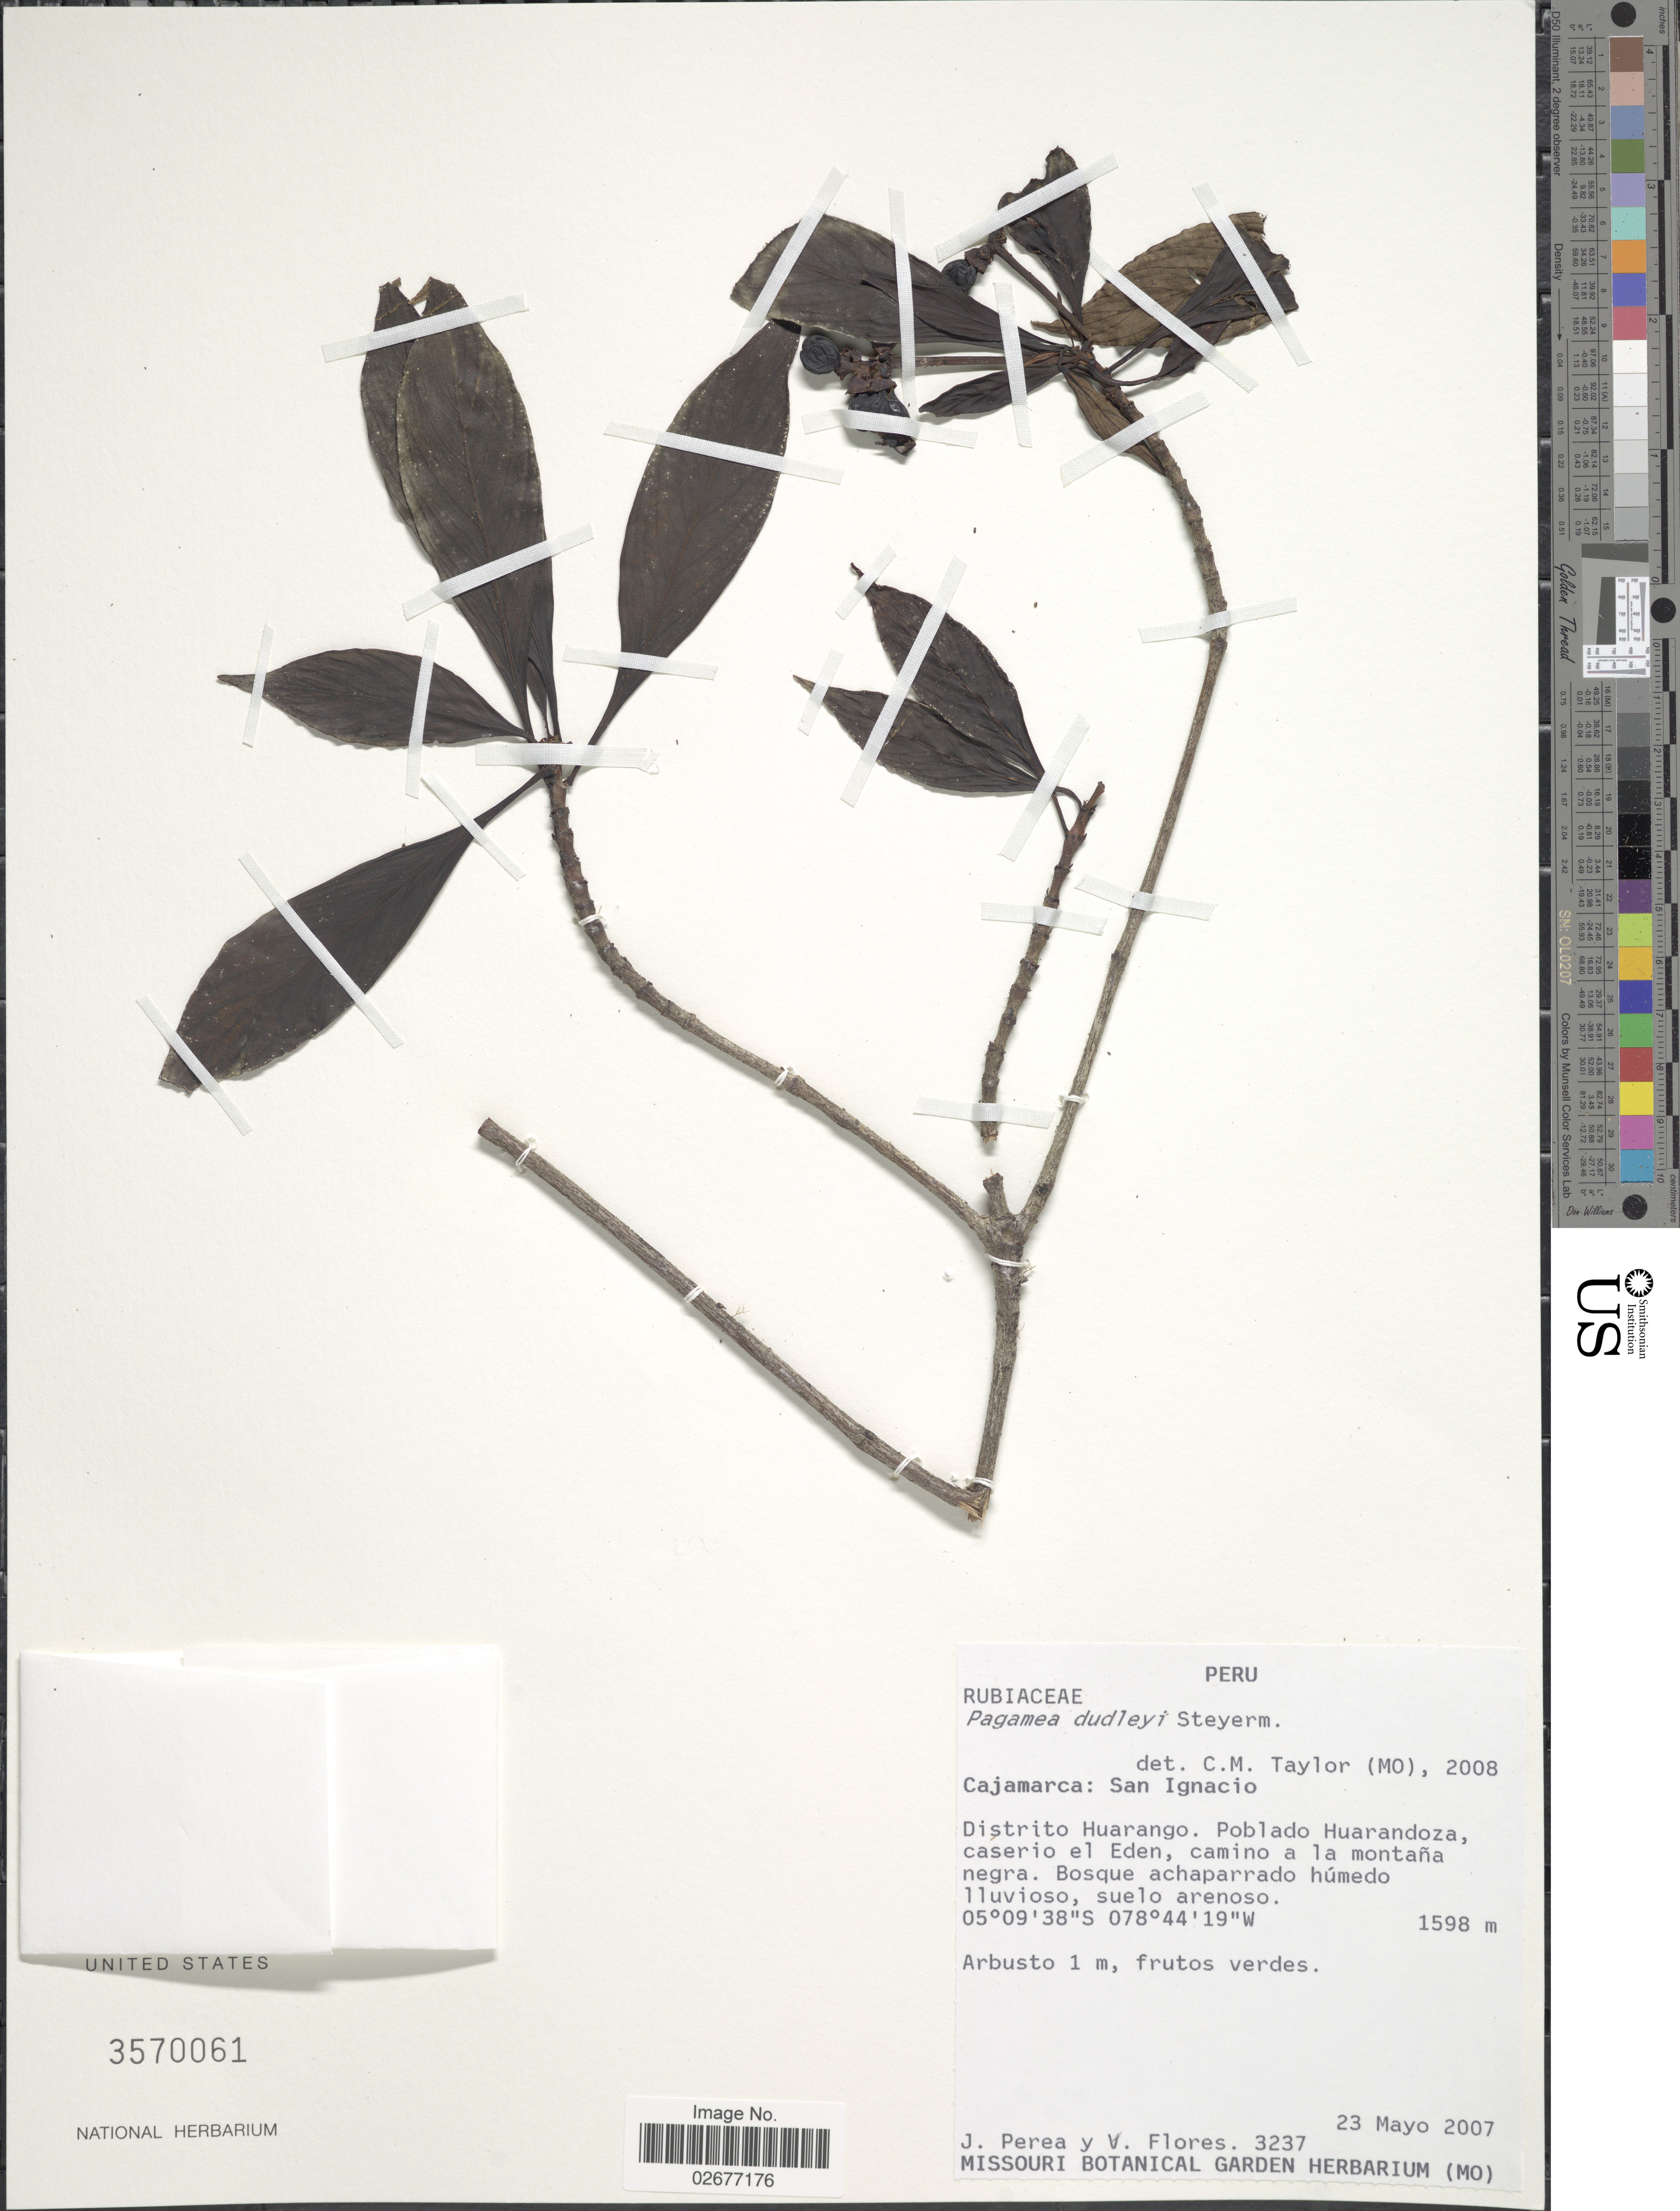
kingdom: Plantae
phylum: Tracheophyta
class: Magnoliopsida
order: Gentianales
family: Rubiaceae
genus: Pagamea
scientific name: Pagamea dudleyi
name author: Steyerm.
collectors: J. Perea & V. Flores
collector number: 3237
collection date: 2007-05-23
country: Peru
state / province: Cajamarca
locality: Cajamarca: San Ignacio, Distrito Huarango, Poblado Huarandoza, caserio el Eden, camino a la montana negra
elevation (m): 1598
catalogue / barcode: US 3570061